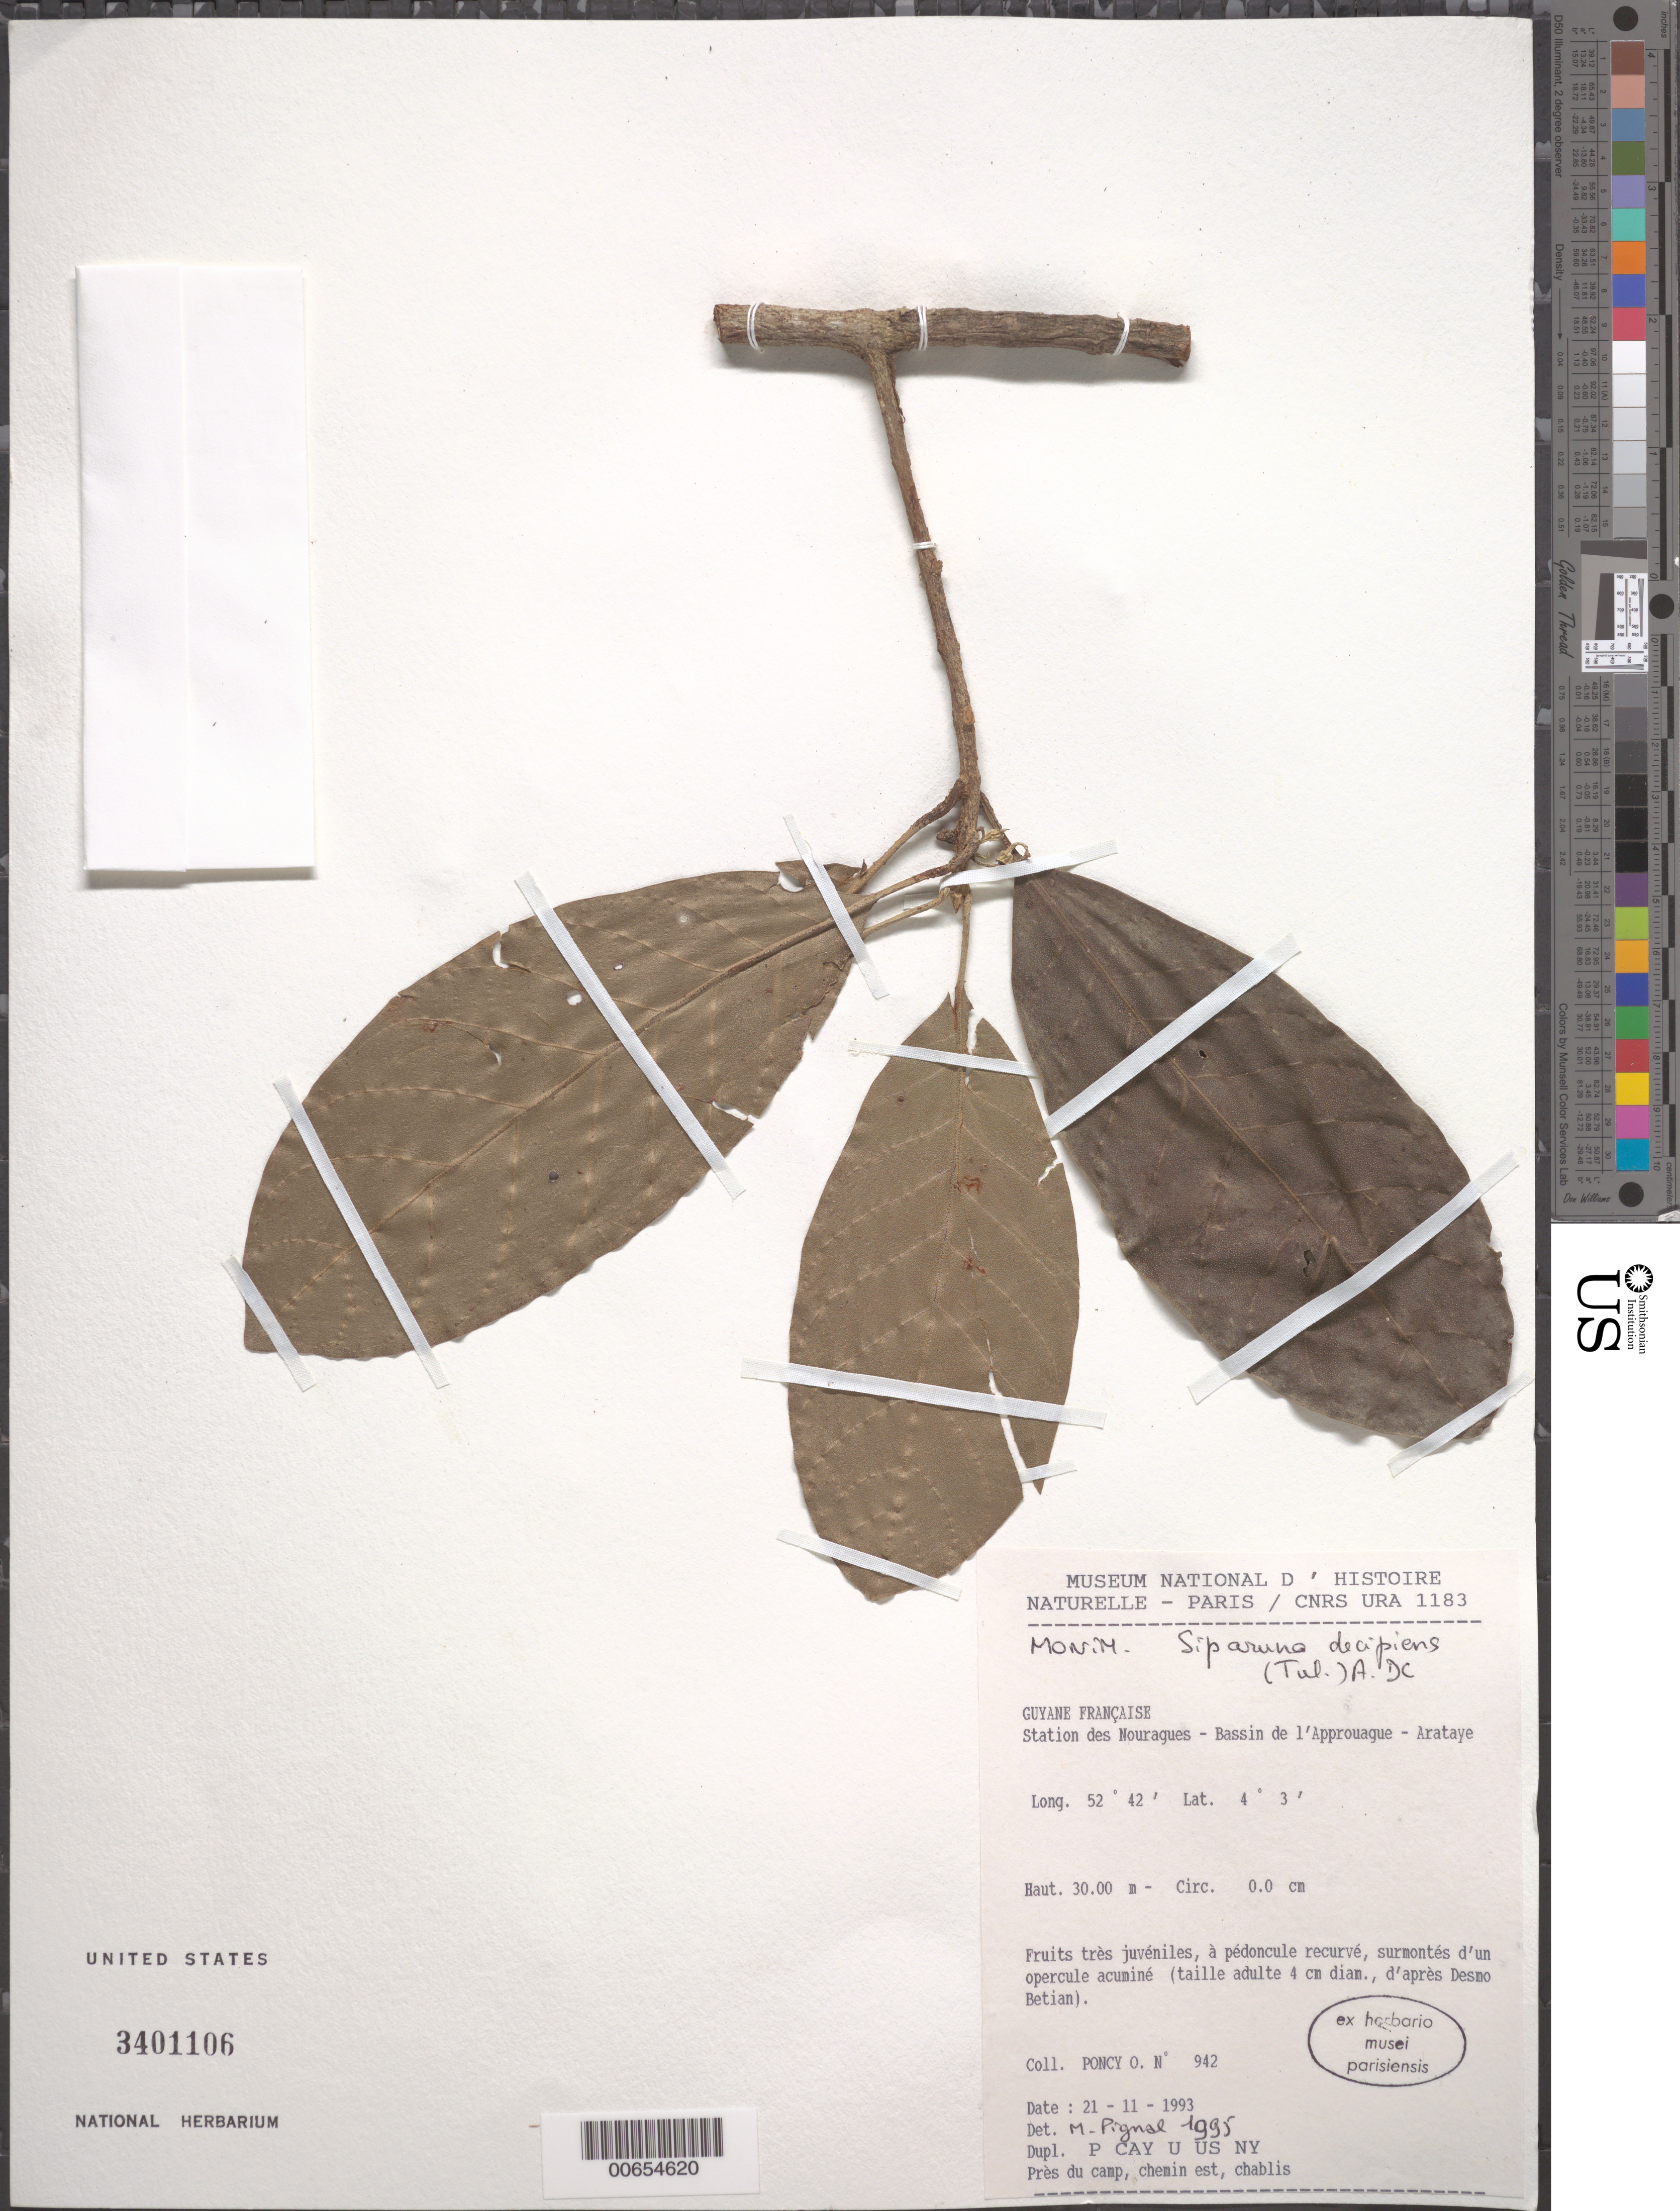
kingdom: Plantae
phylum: Tracheophyta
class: Magnoliopsida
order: Laurales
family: Siparunaceae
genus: Siparuna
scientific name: Siparuna decipiens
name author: (Tul.) A. DC.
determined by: Pignal, M.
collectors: O. Poncy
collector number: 942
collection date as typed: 21-Nov-93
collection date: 1993-11-21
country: French Guiana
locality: Station des Nouragues, Bassin de l'Approuague, Arataye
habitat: Pres du camp, chemin est, chablis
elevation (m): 100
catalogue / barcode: US 3401106